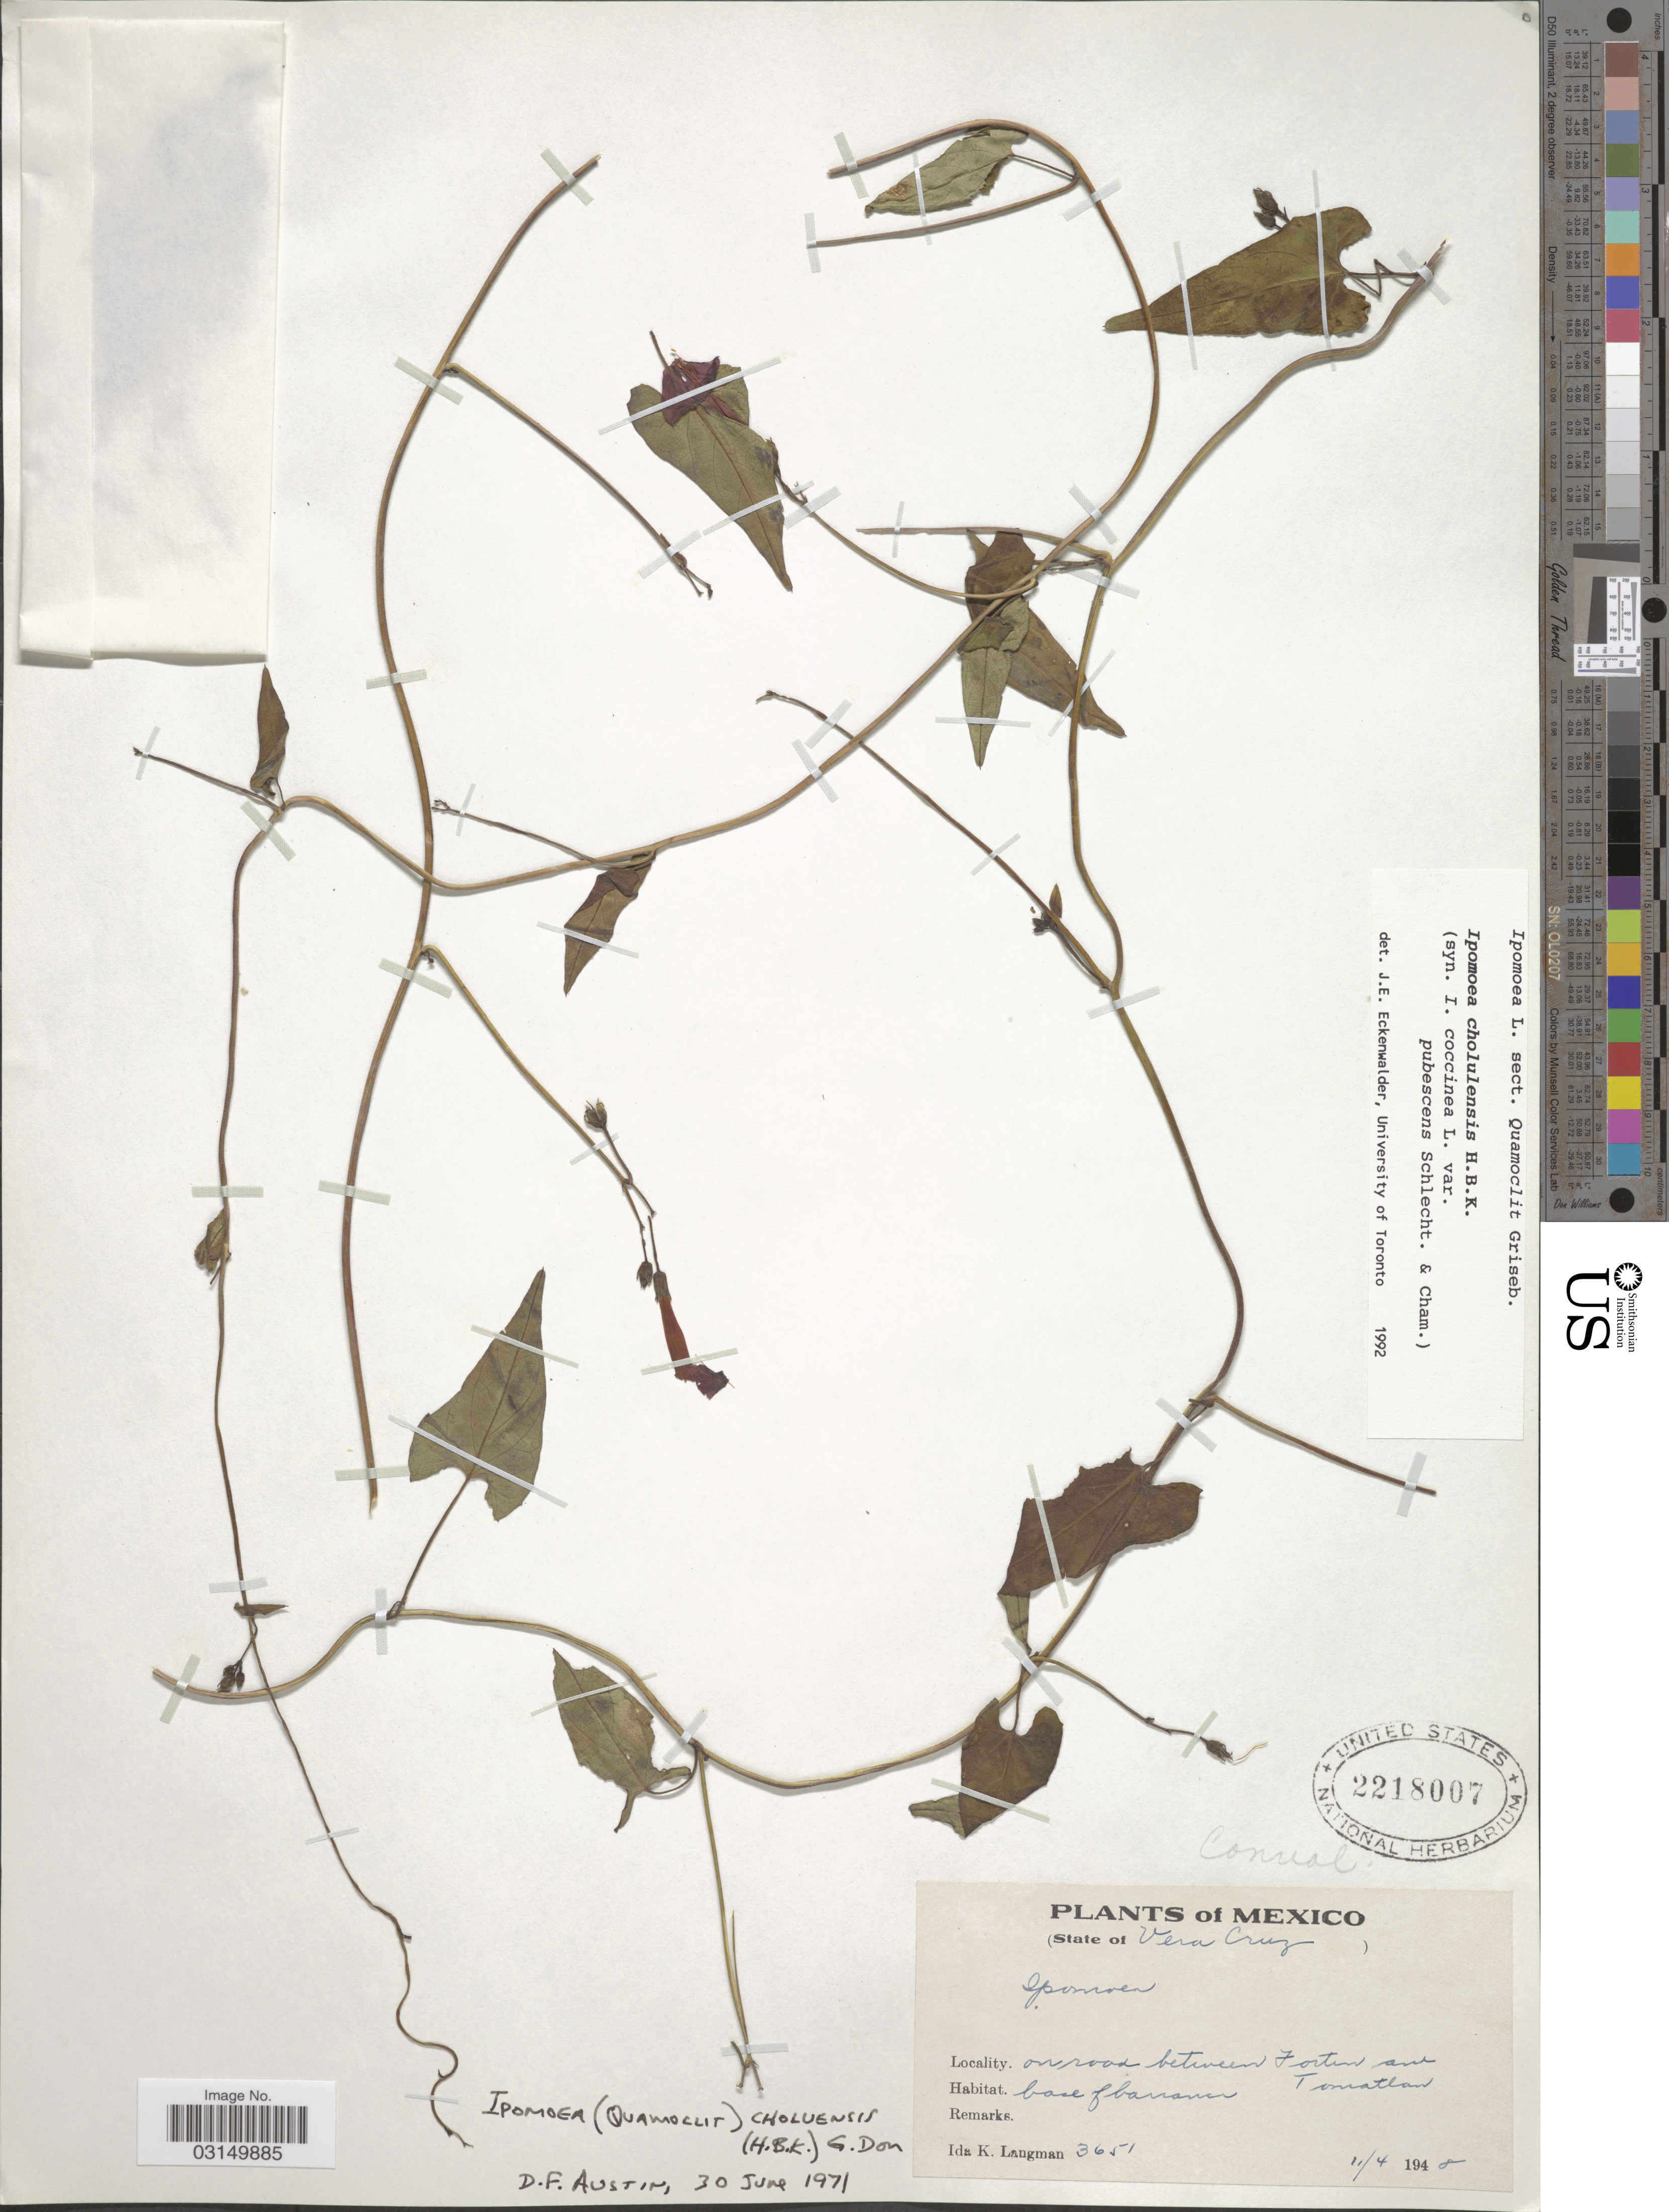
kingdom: Plantae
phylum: Tracheophyta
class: Magnoliopsida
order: Solanales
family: Convolvulaceae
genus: Ipomoea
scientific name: Ipomoea cholulensis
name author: Kunth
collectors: I. K. Langman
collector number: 3651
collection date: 1948-04-11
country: Mexico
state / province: Veracruz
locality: On road between Fortin and Tomatlan.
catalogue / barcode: US 2218007